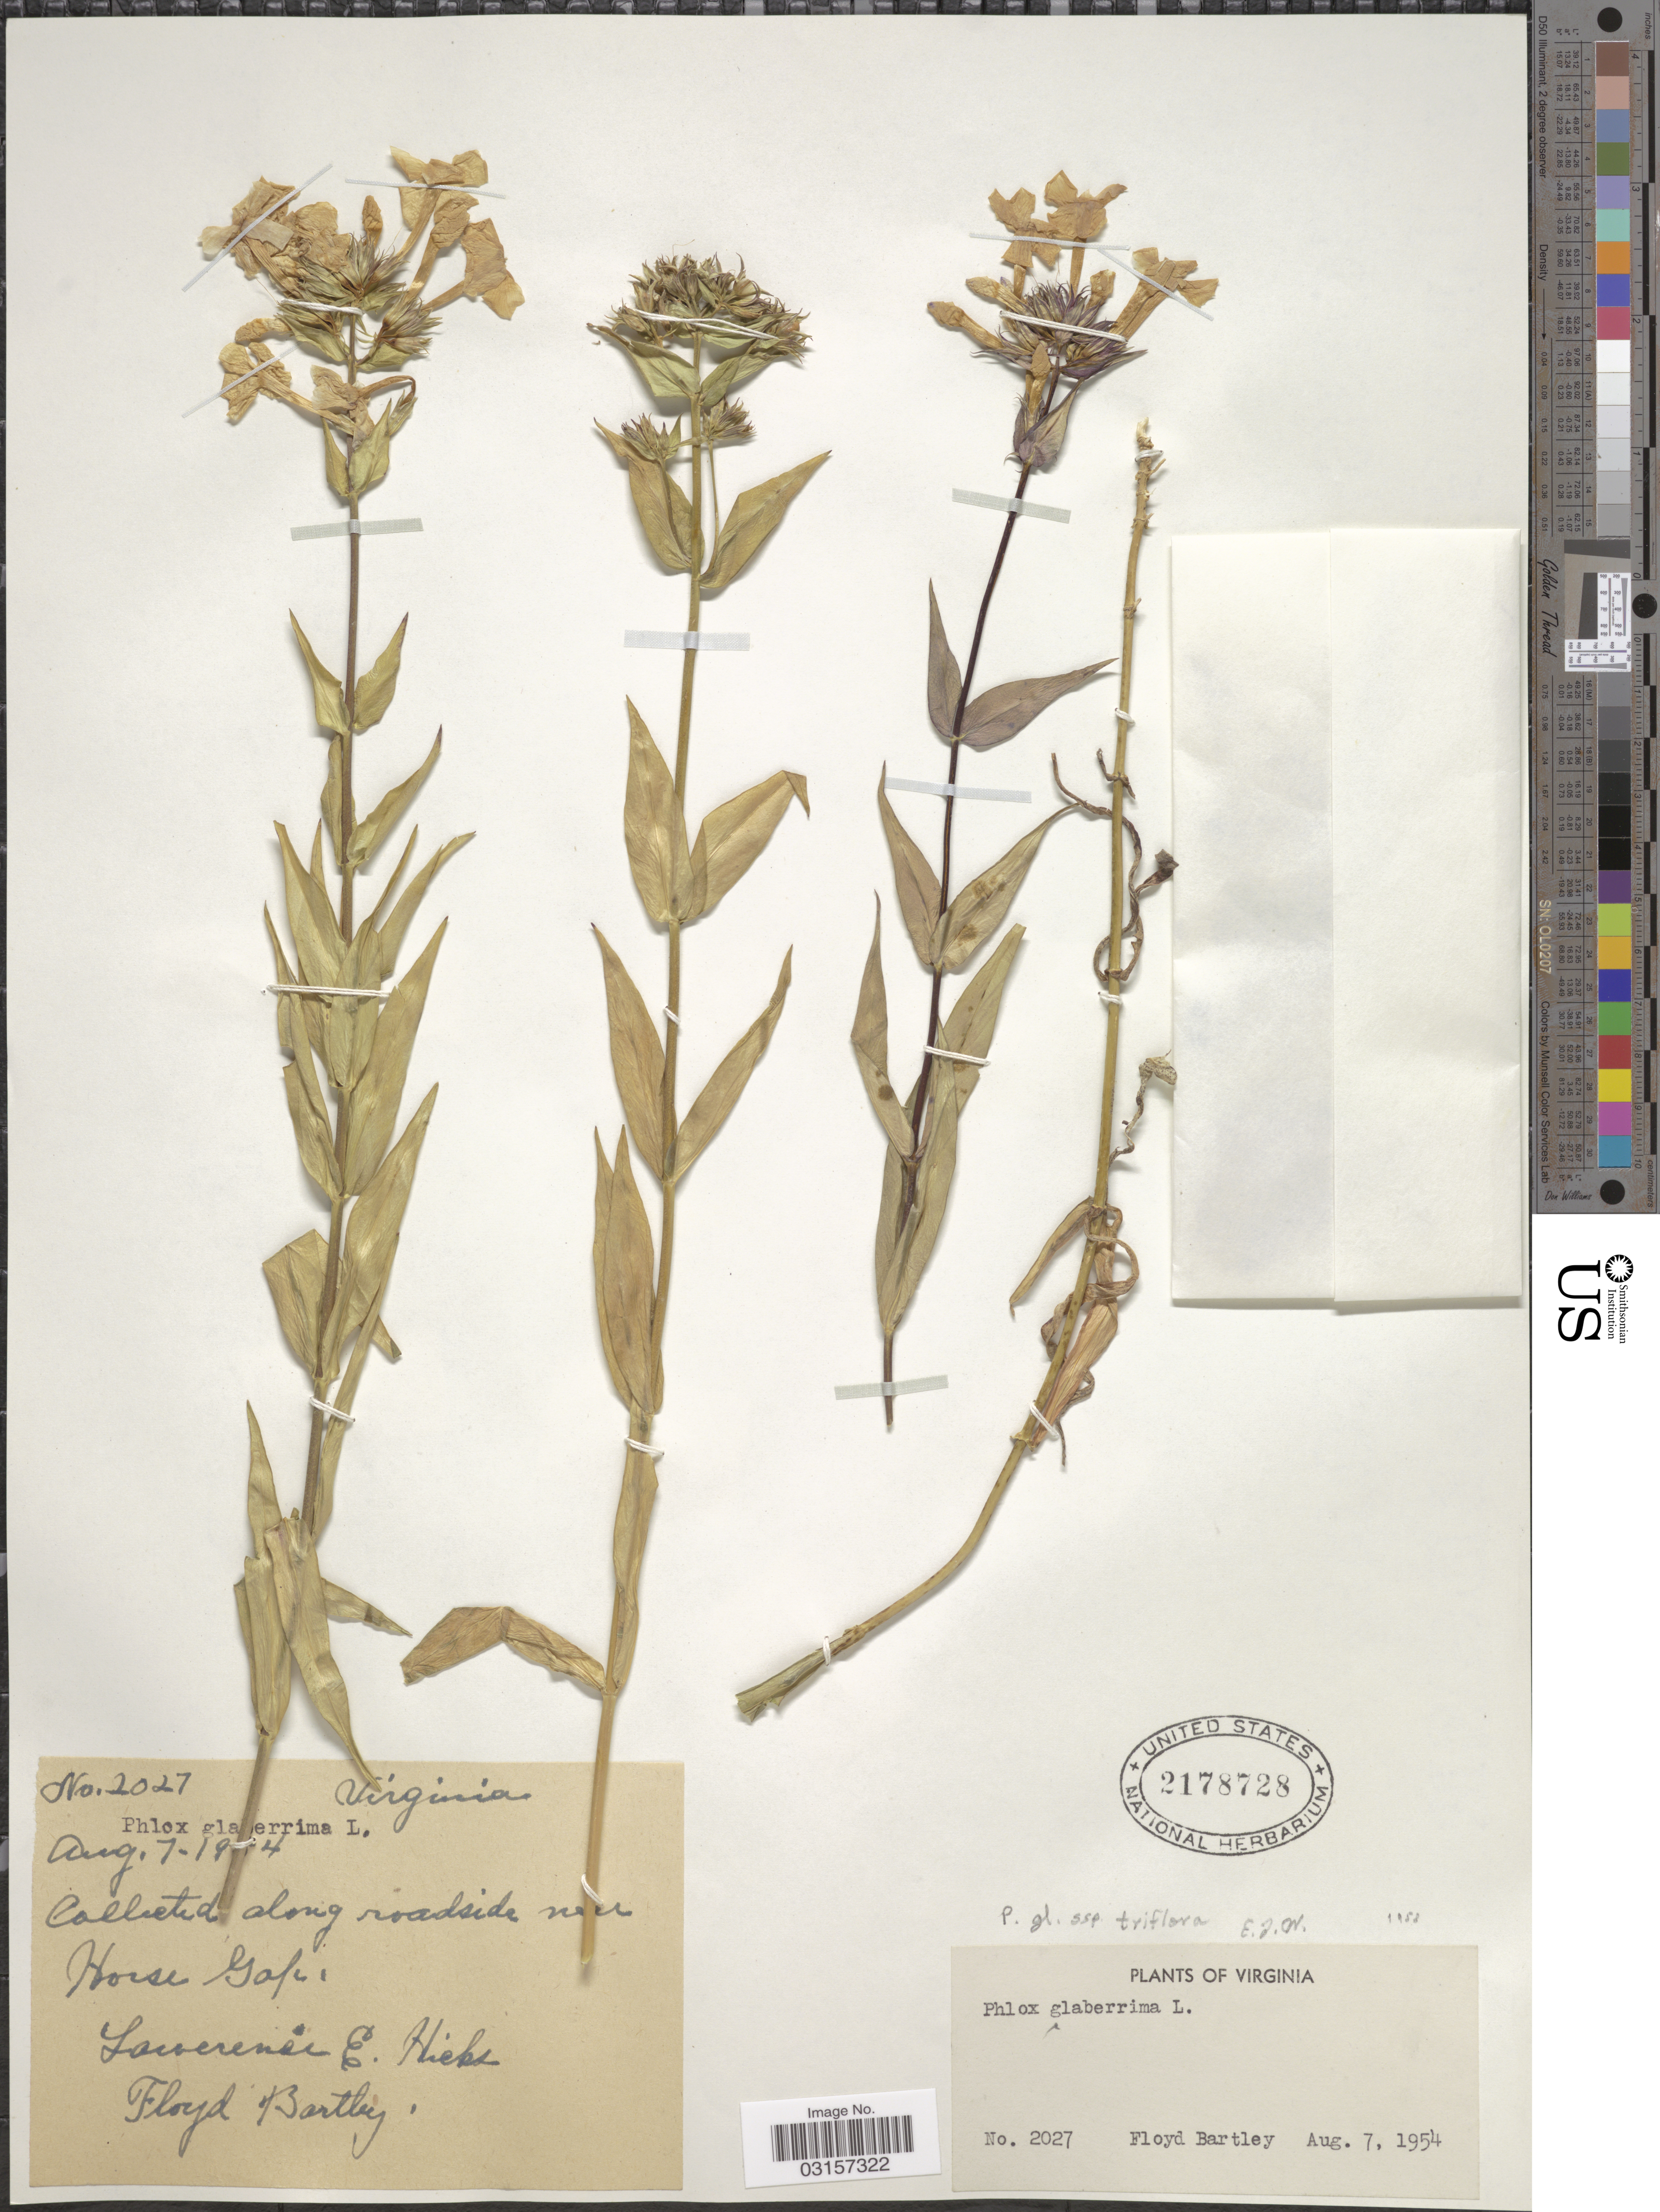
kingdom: Plantae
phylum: Tracheophyta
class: Magnoliopsida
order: Ericales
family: Polemoniaceae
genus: Phlox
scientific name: Phlox glaberrima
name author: L.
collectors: L. E. Hicks & F. Bartley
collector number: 2027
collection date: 1954-08-07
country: United States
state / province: Virginia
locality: Along roadside near Horse Gap.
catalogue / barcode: US 2178728